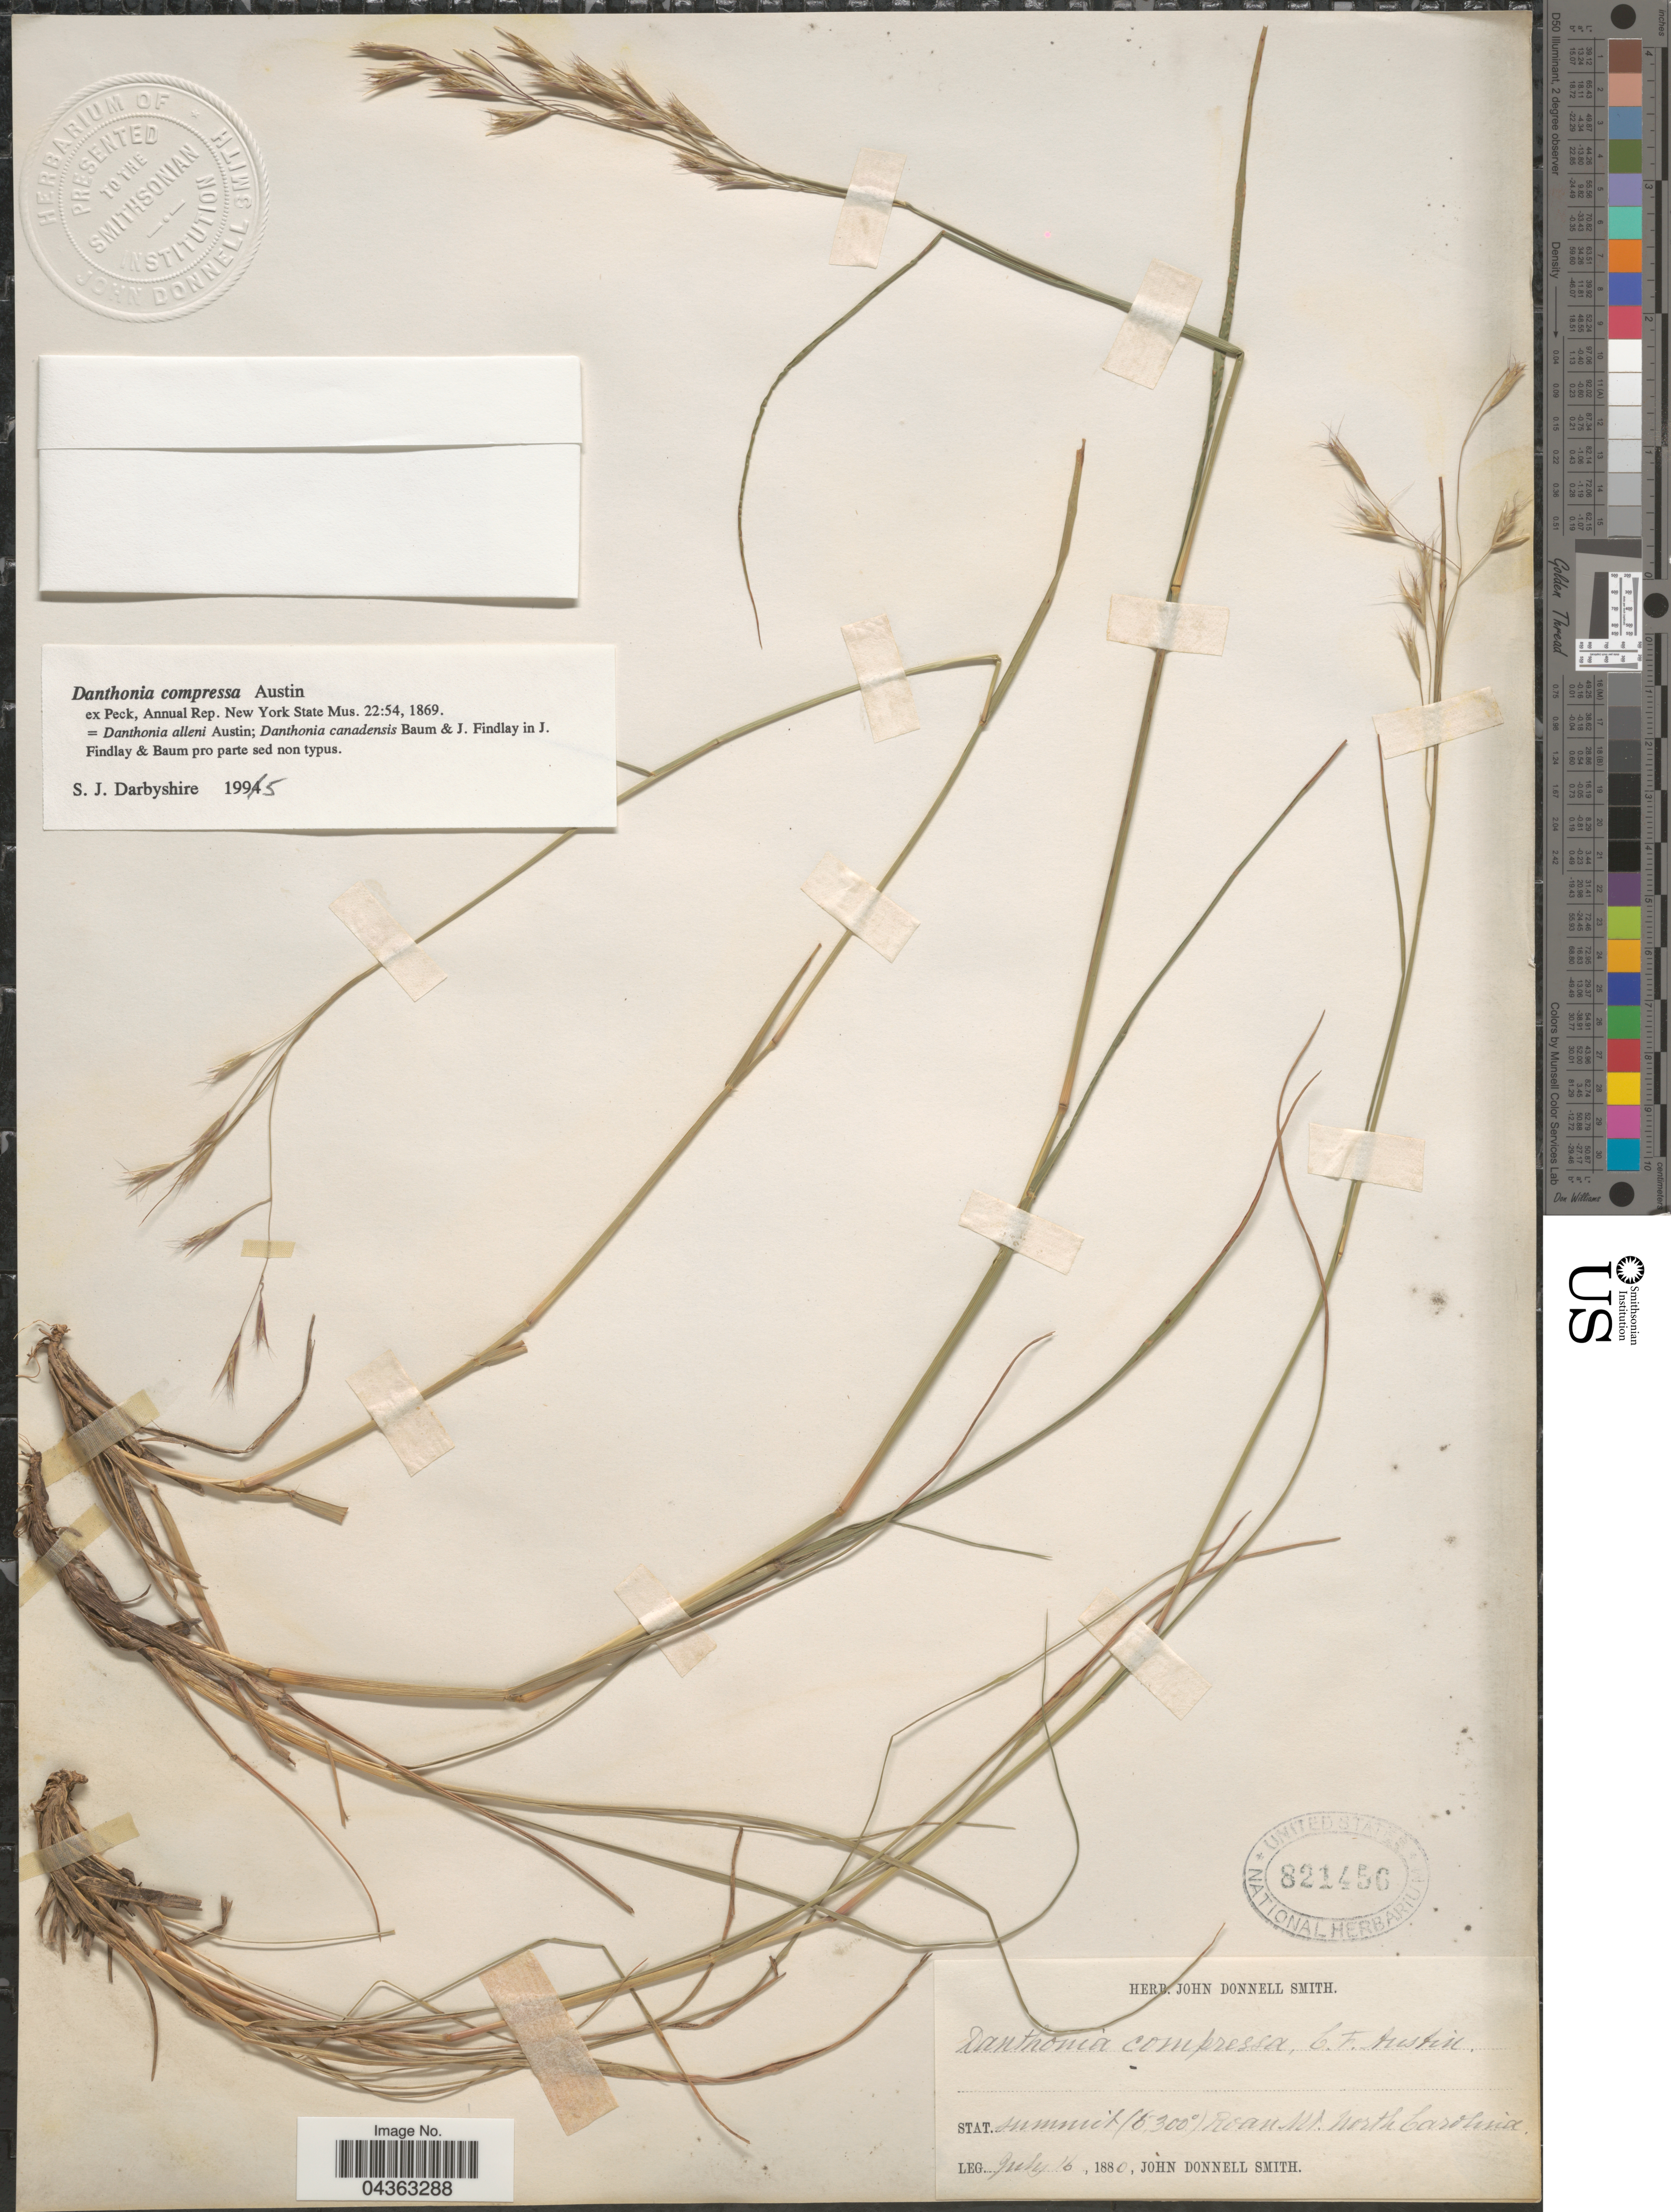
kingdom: Plantae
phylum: Tracheophyta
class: Liliopsida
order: Poales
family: Poaceae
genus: Danthonia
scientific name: Danthonia compressa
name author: Austin in F. Peck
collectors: J. Donnell Smith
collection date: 1880-07-16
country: United States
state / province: North Carolina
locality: Summit Roan Mt.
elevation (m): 1920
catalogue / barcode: US 821456